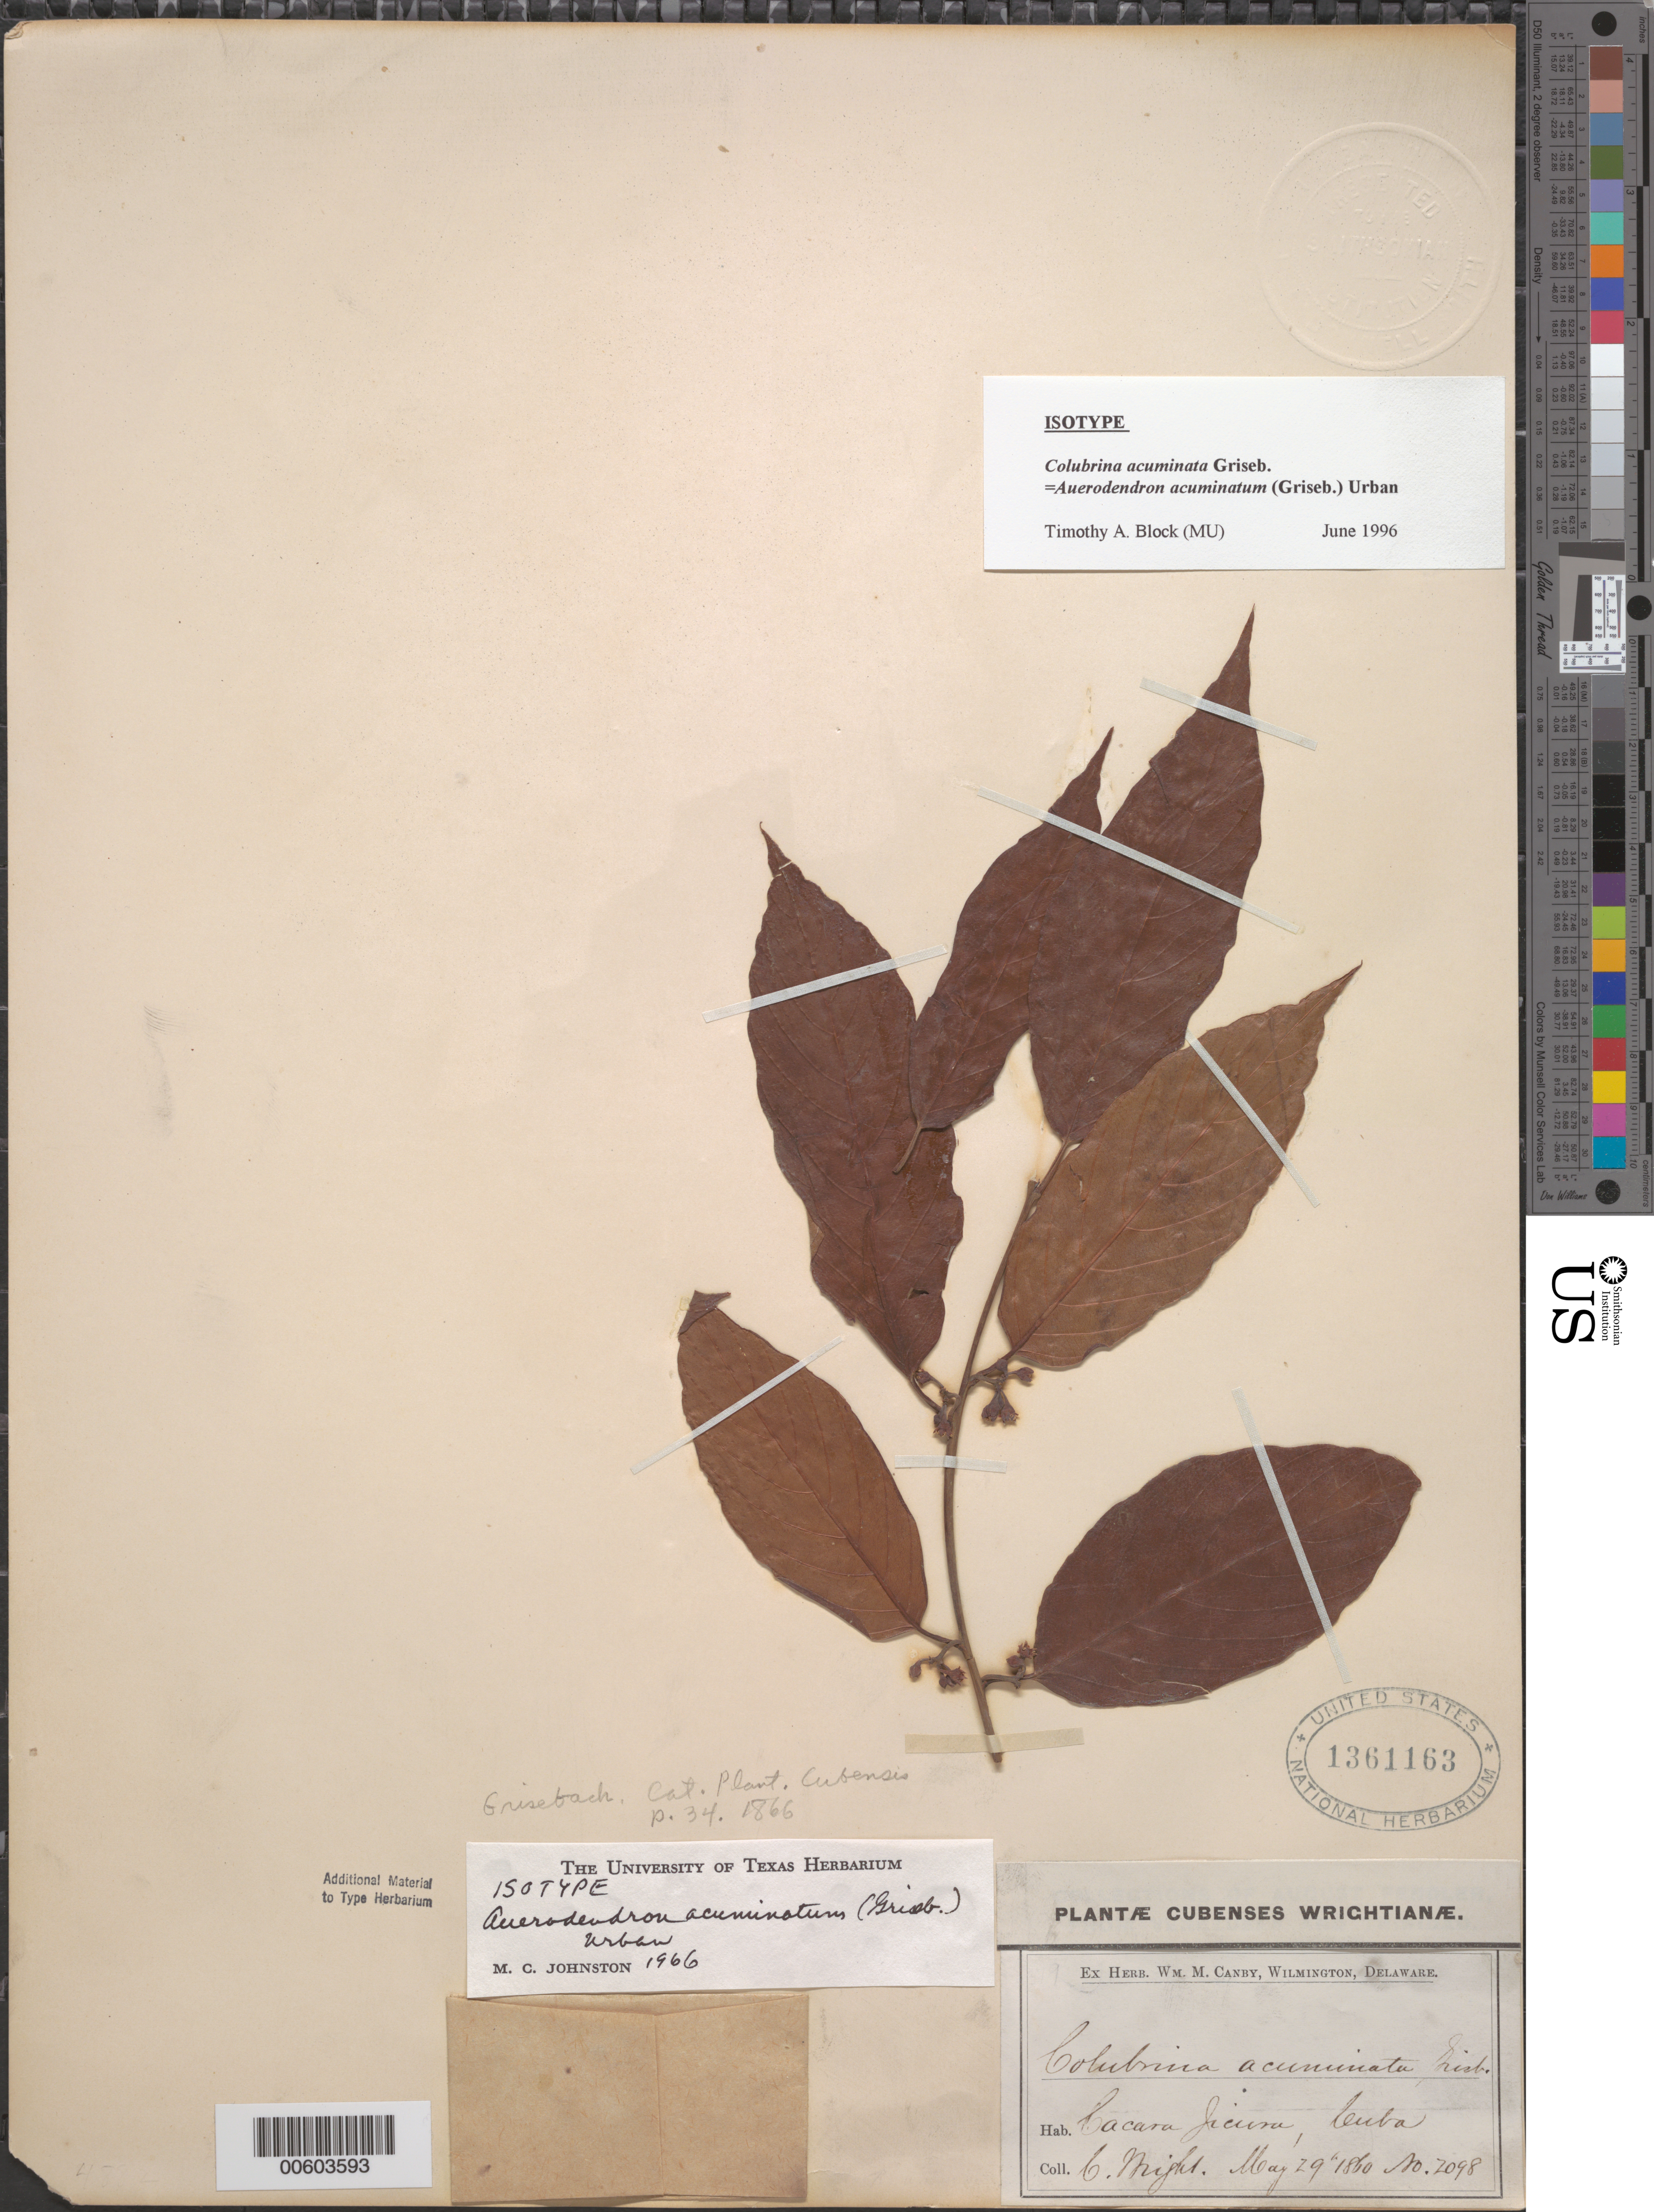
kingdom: Plantae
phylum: Tracheophyta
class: Magnoliopsida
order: Rosales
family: Rhamnaceae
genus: Auerodendron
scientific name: Auerodendron acuminatum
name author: (Griseb.) Urb.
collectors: C. Wright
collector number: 2098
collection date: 1860-05-29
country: Cuba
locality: Cacara Jicara.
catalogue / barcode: US 1361163